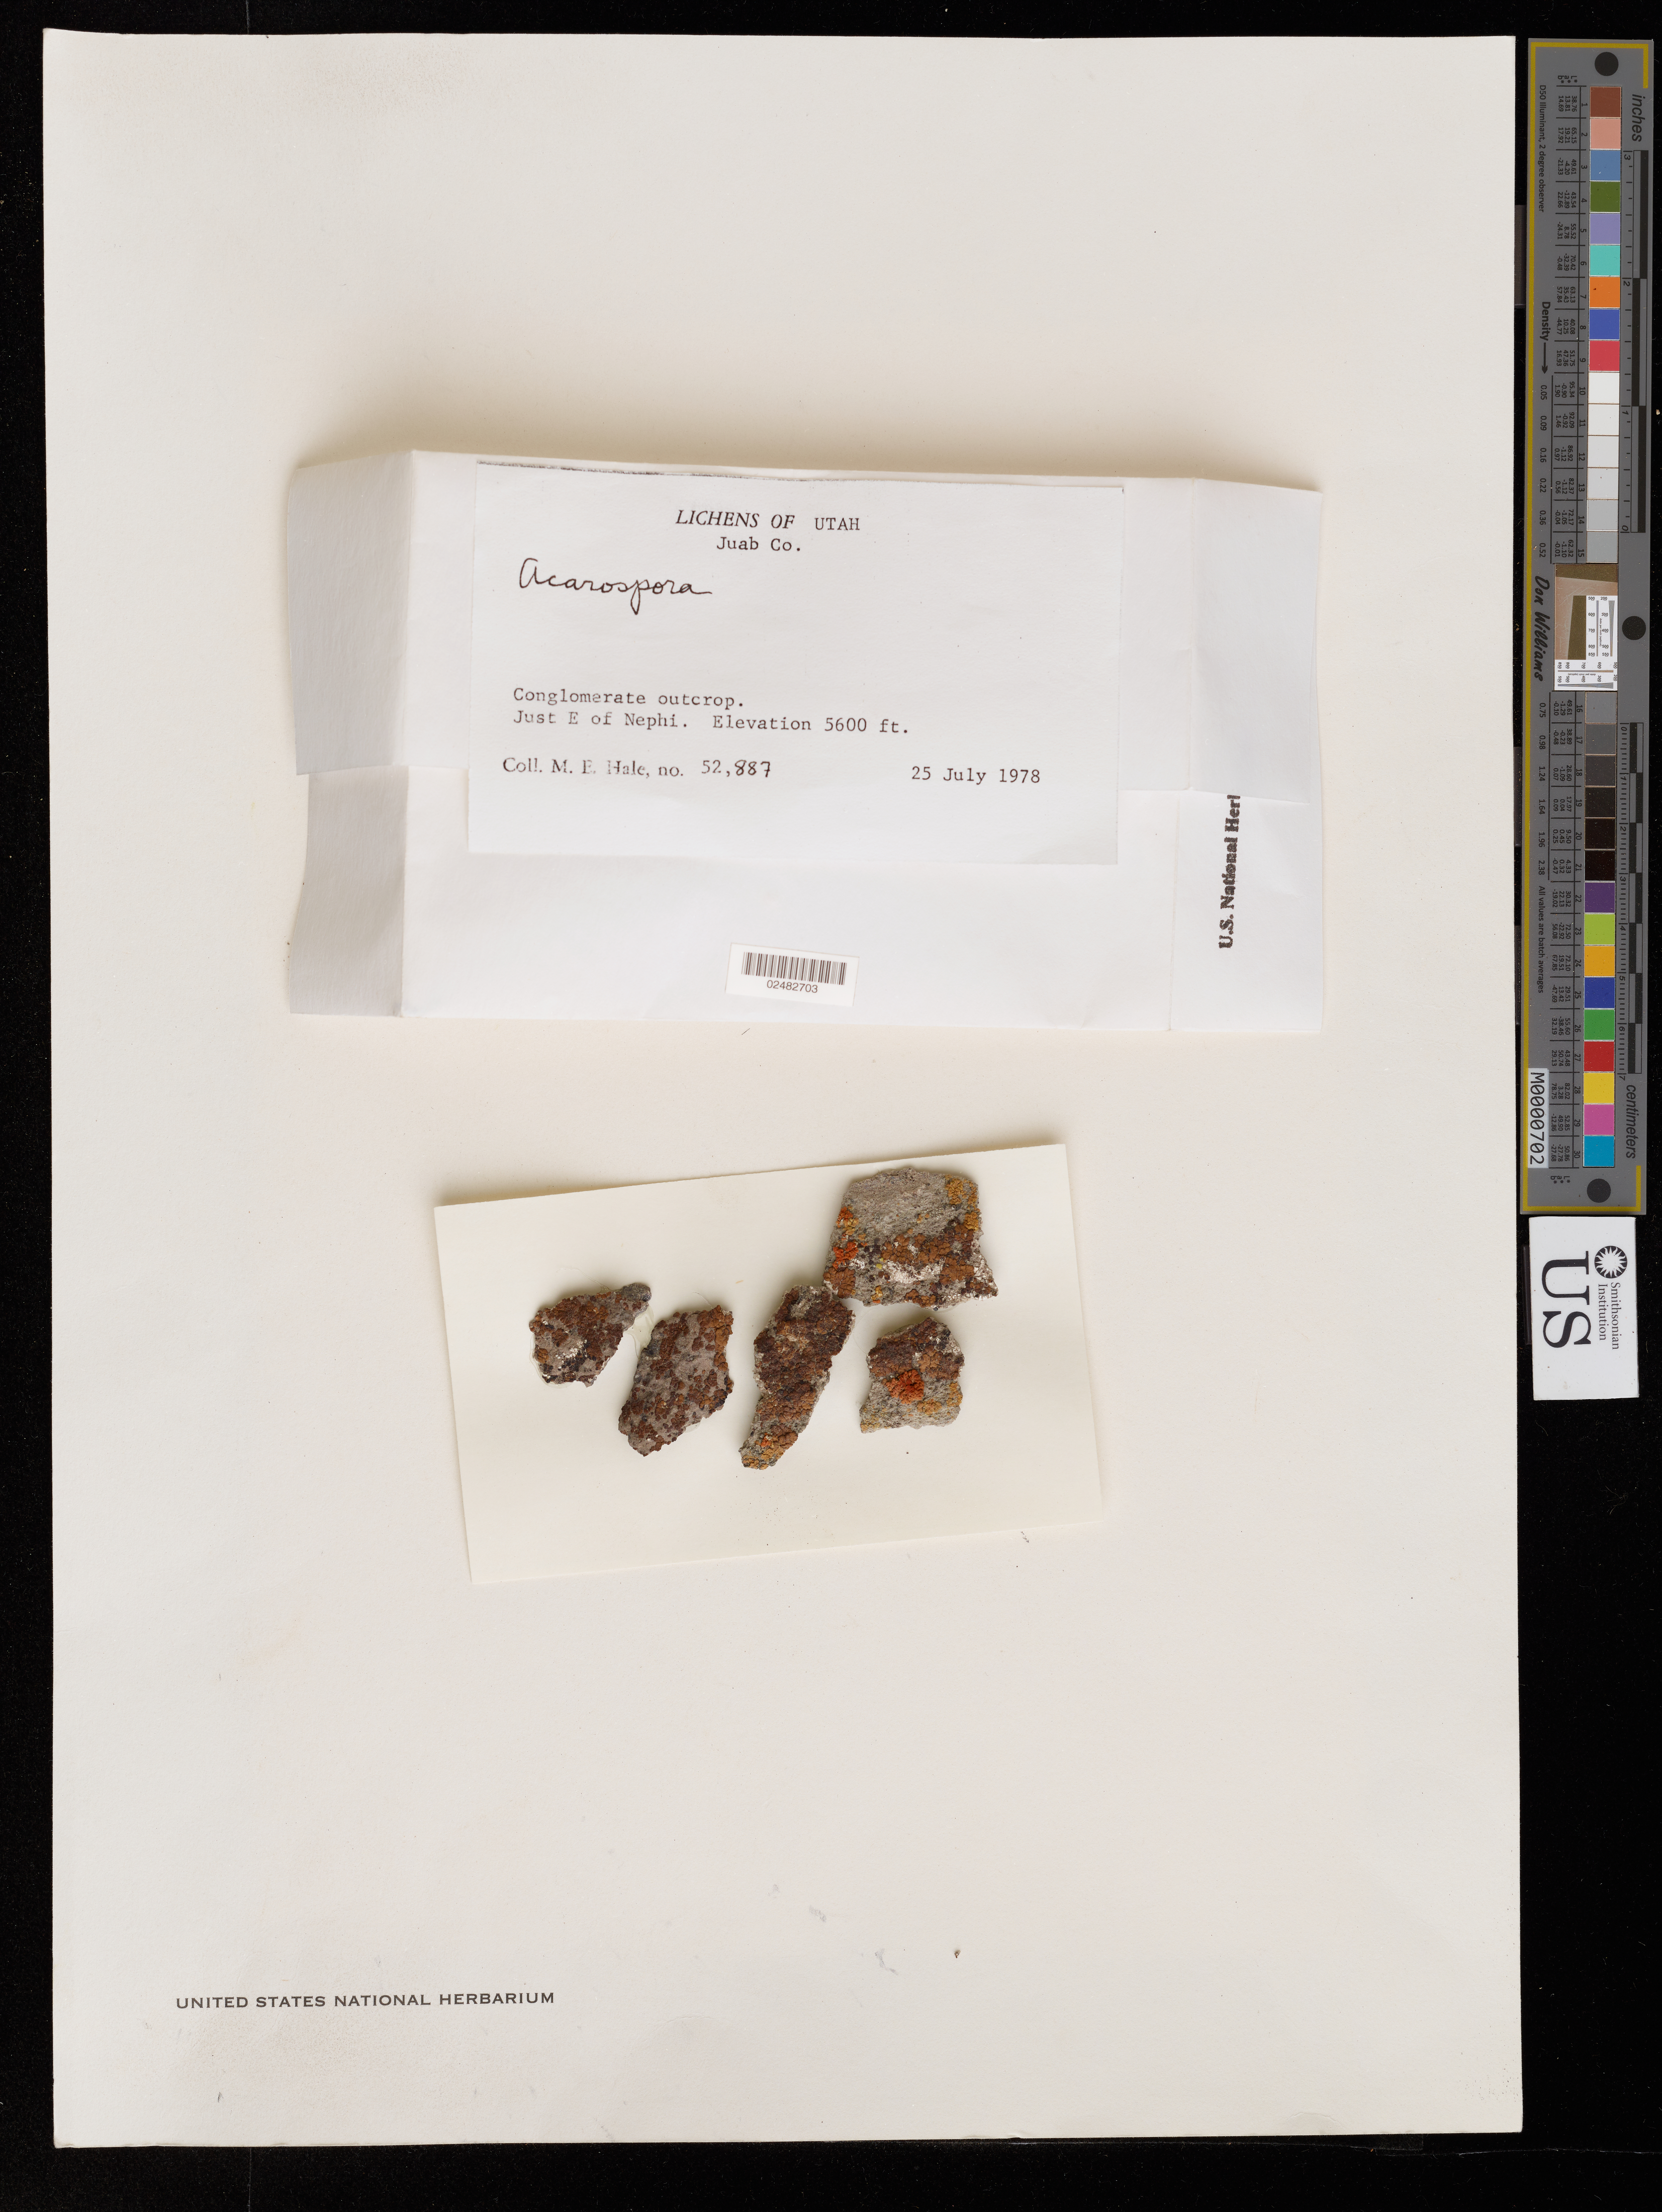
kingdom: Fungi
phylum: Ascomycota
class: Lecanoromycetes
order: Acarosporales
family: Acarosporaceae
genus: Acarospora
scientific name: Acarospora sp.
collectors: M. Hale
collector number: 52887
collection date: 1978-07-25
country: United States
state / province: Utah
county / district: Juab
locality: Just E of Nephi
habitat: Conglomerate outcrop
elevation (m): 1707